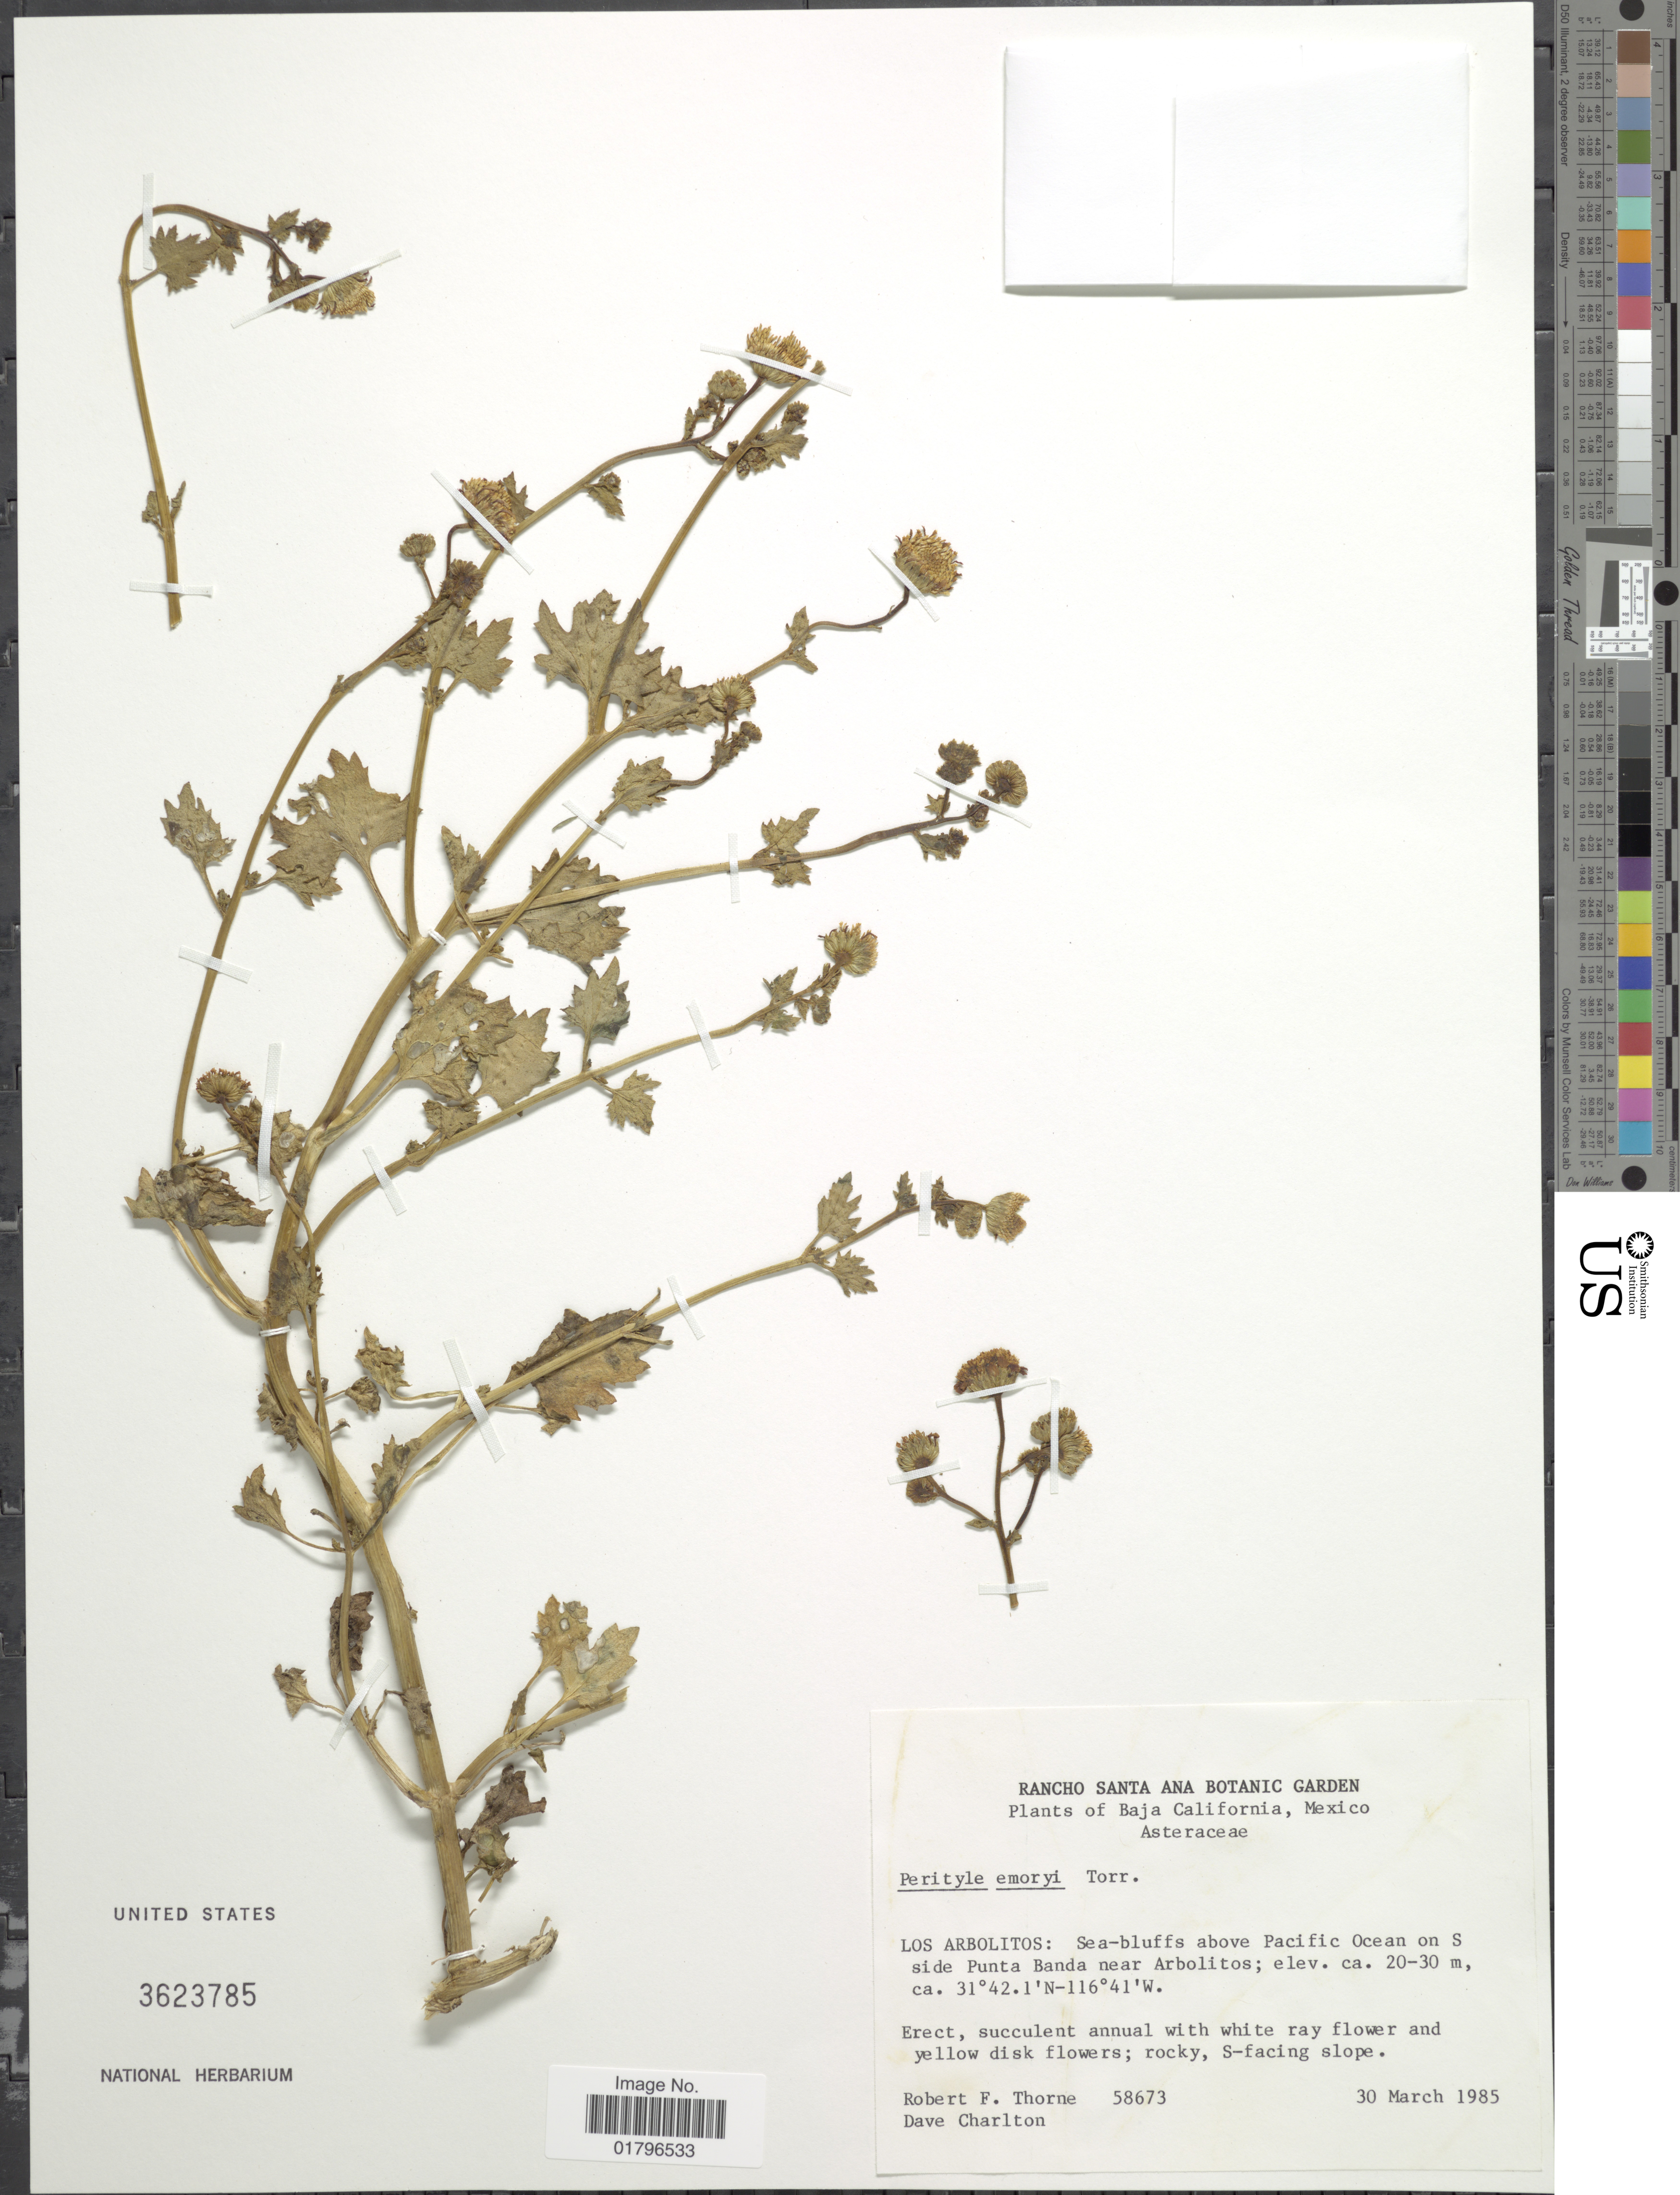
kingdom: Plantae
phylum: Tracheophyta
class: Magnoliopsida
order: Asterales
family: Asteraceae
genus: Perityle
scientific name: Perityle emoryi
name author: Torr.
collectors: R. F. Thorne & D. Charlton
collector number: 58673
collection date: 1985-03-30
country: Mexico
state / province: Baja California Sur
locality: LOs Arbolitos: sea bluffs above Pacific Ocean on S side Punta Banda near Arbolitos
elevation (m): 20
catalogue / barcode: US 3623785